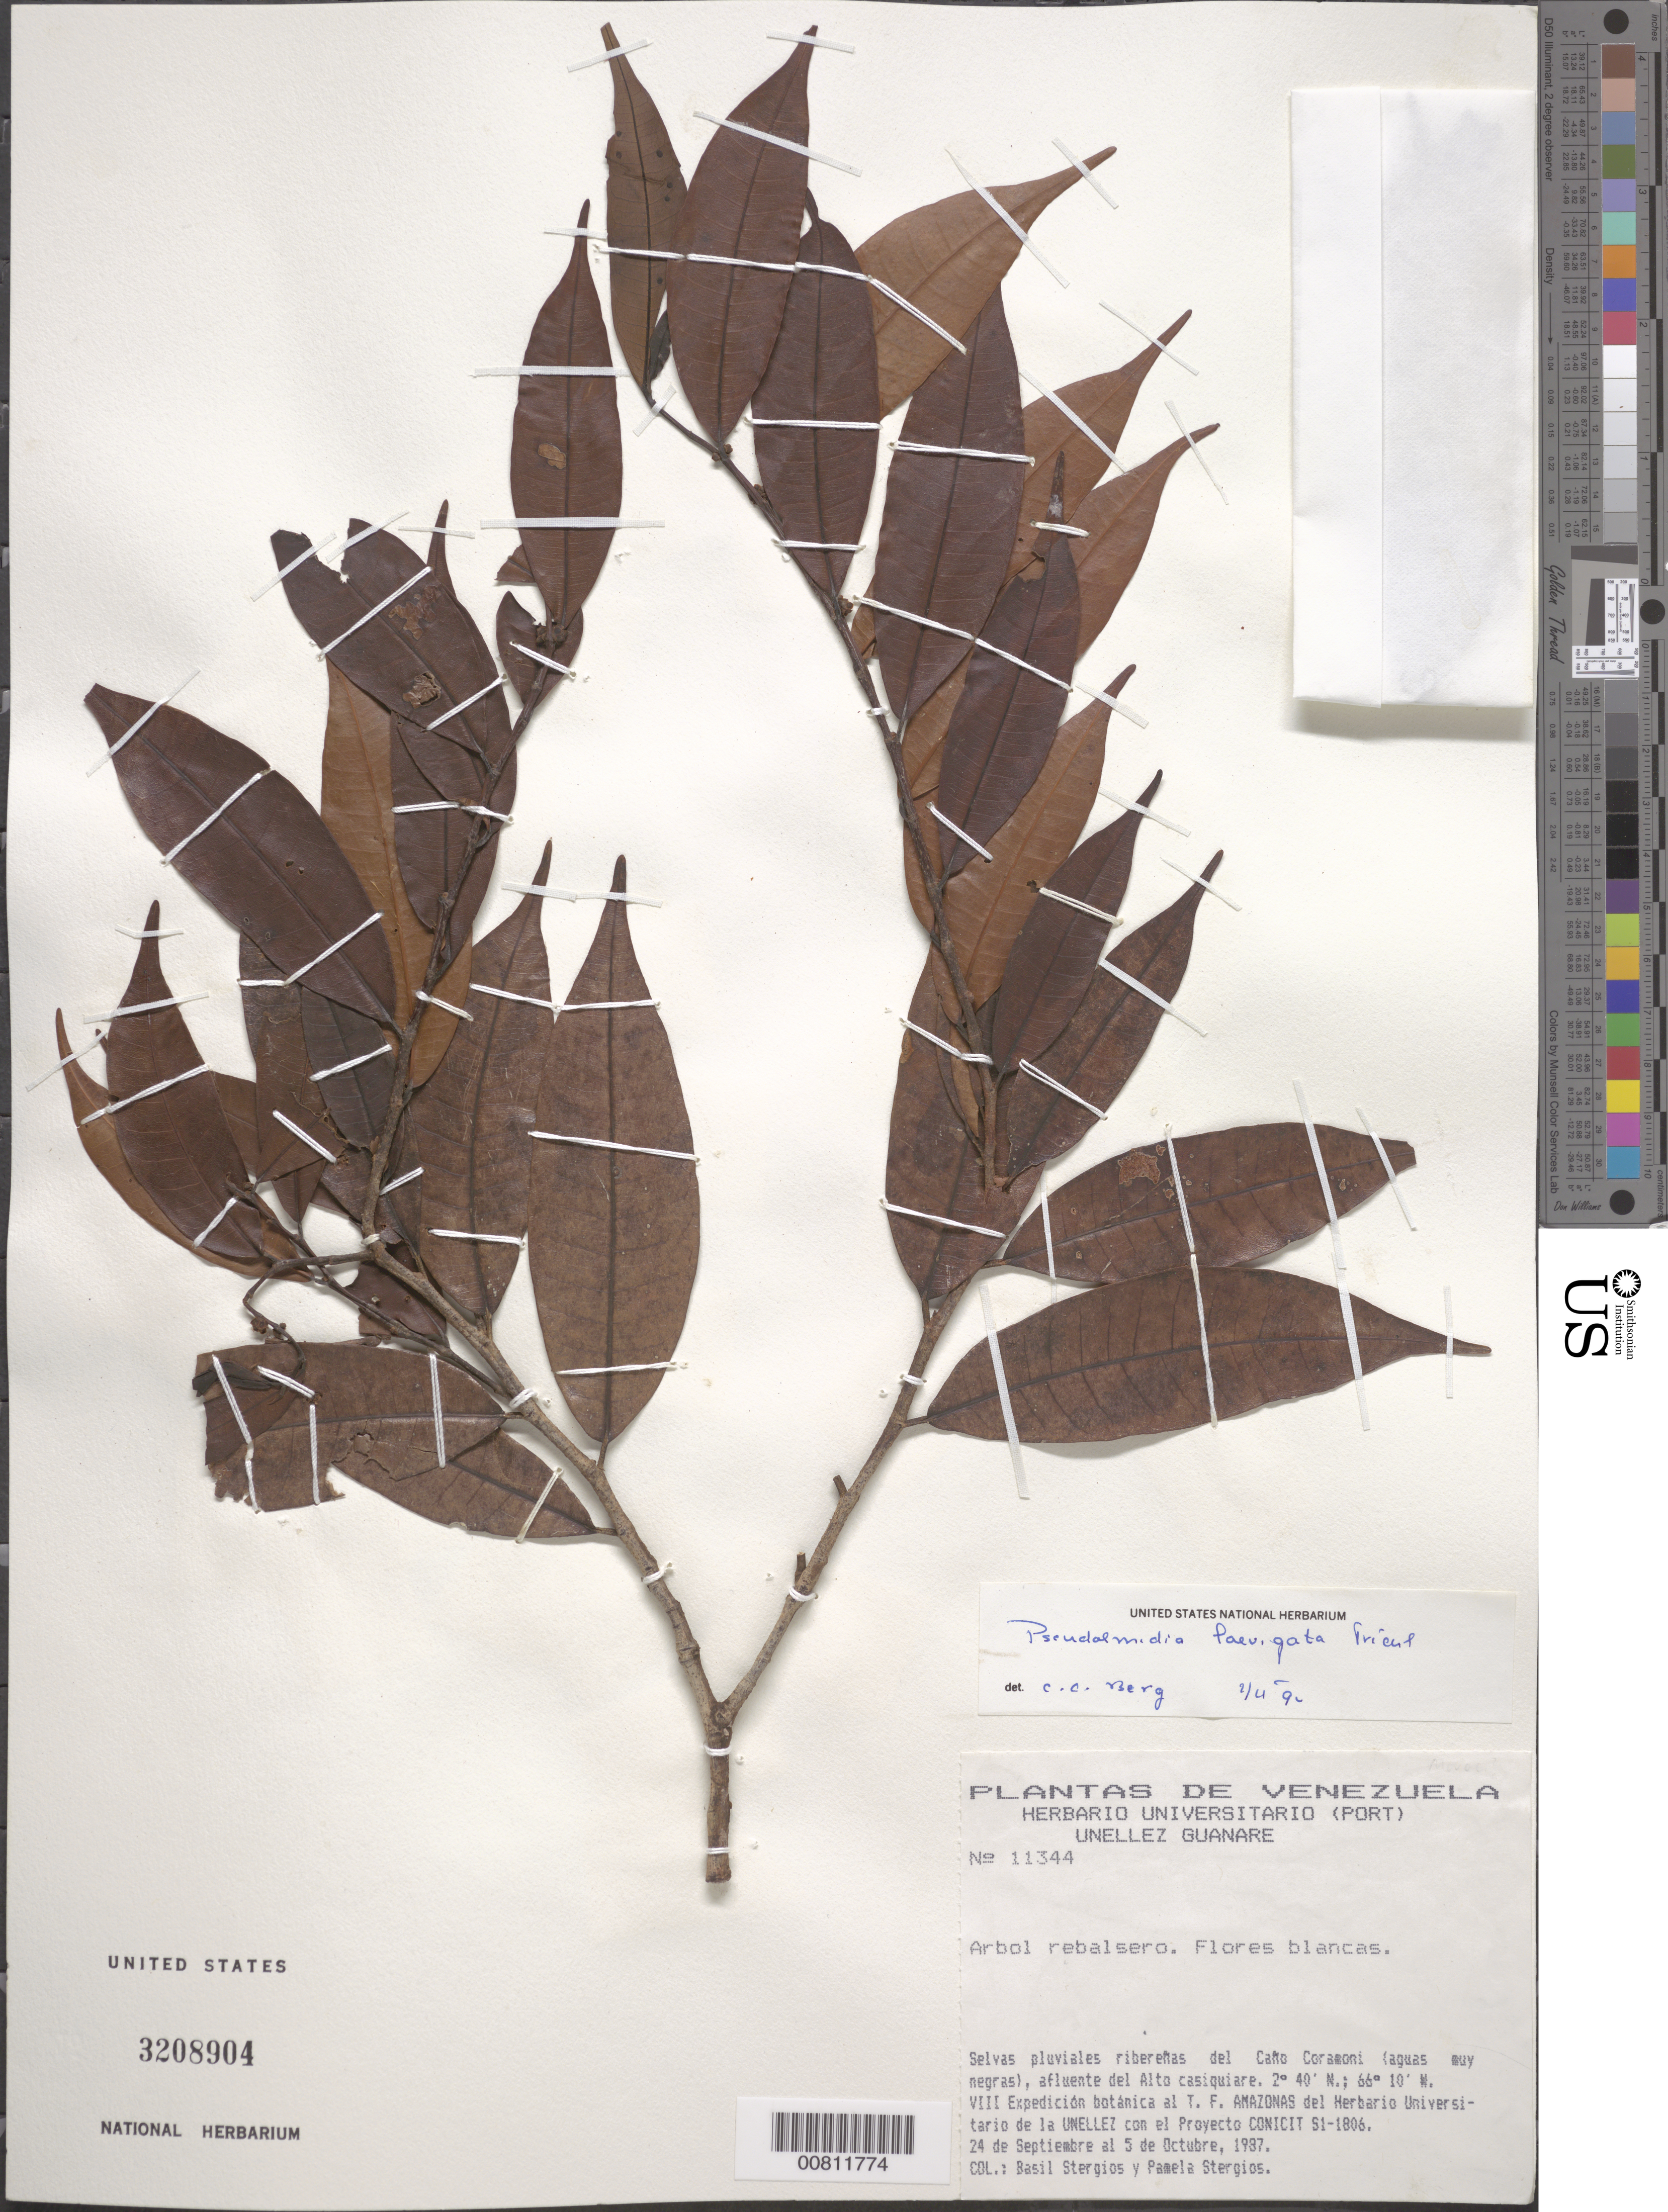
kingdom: Plantae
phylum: Tracheophyta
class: Magnoliopsida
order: Rosales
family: Moraceae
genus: Pseudolmedia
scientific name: Pseudolmedia laevigata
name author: Trécul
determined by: Berg, C. C.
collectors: B. G. Stergios & P. Stergios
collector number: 11344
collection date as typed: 24-Sep-87 to 5-Oct-87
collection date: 1987-09-24/1987-10-05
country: Venezuela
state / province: Amazonas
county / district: Río Negro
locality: Caño Curamoni, afluente del Alto Casiquiare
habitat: Selvas pluviales ribereñas del caño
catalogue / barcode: US 3208904